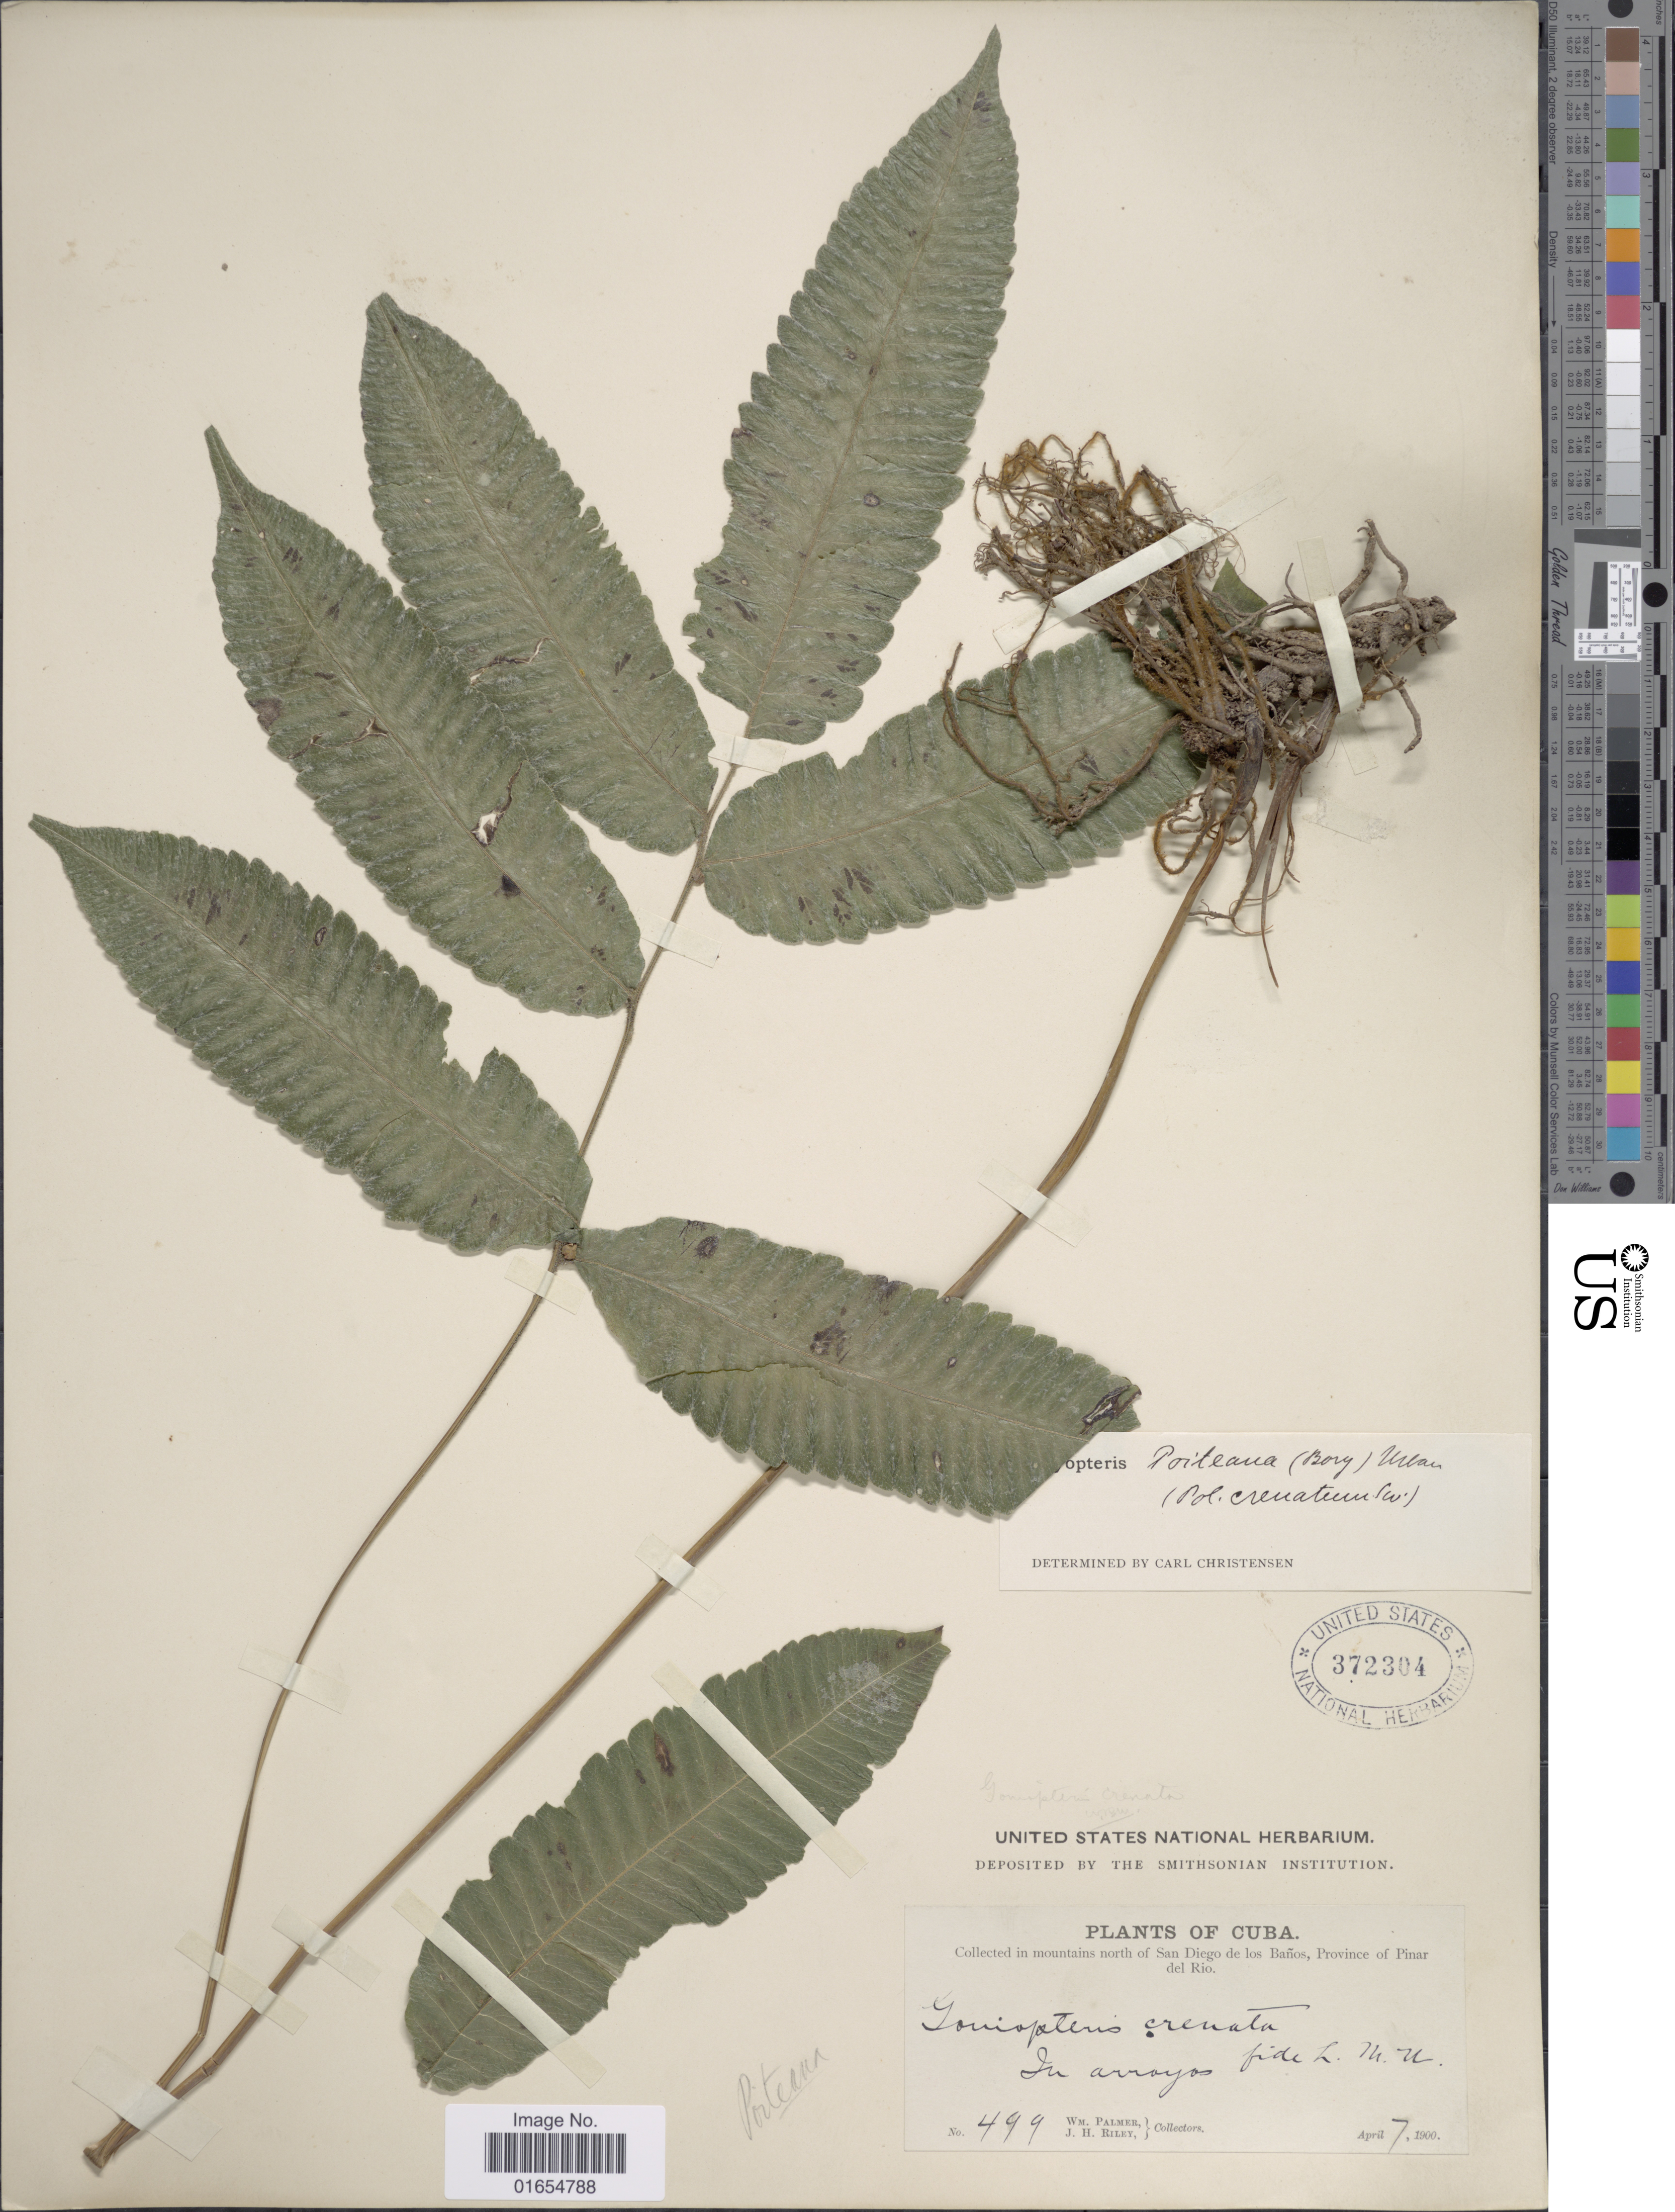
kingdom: Plantae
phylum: Tracheophyta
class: Polypodiopsida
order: Polypodiales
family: Thelypteridaceae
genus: Goniopteris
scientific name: Goniopteris poiteana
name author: (Bory) Ching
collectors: W. Palmer & J. H. Riley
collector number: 499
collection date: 1900-04-07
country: Cuba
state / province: Pinar del Río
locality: Collected in mountains north of San Diego de los Banos, In arroyos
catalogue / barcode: US 372304